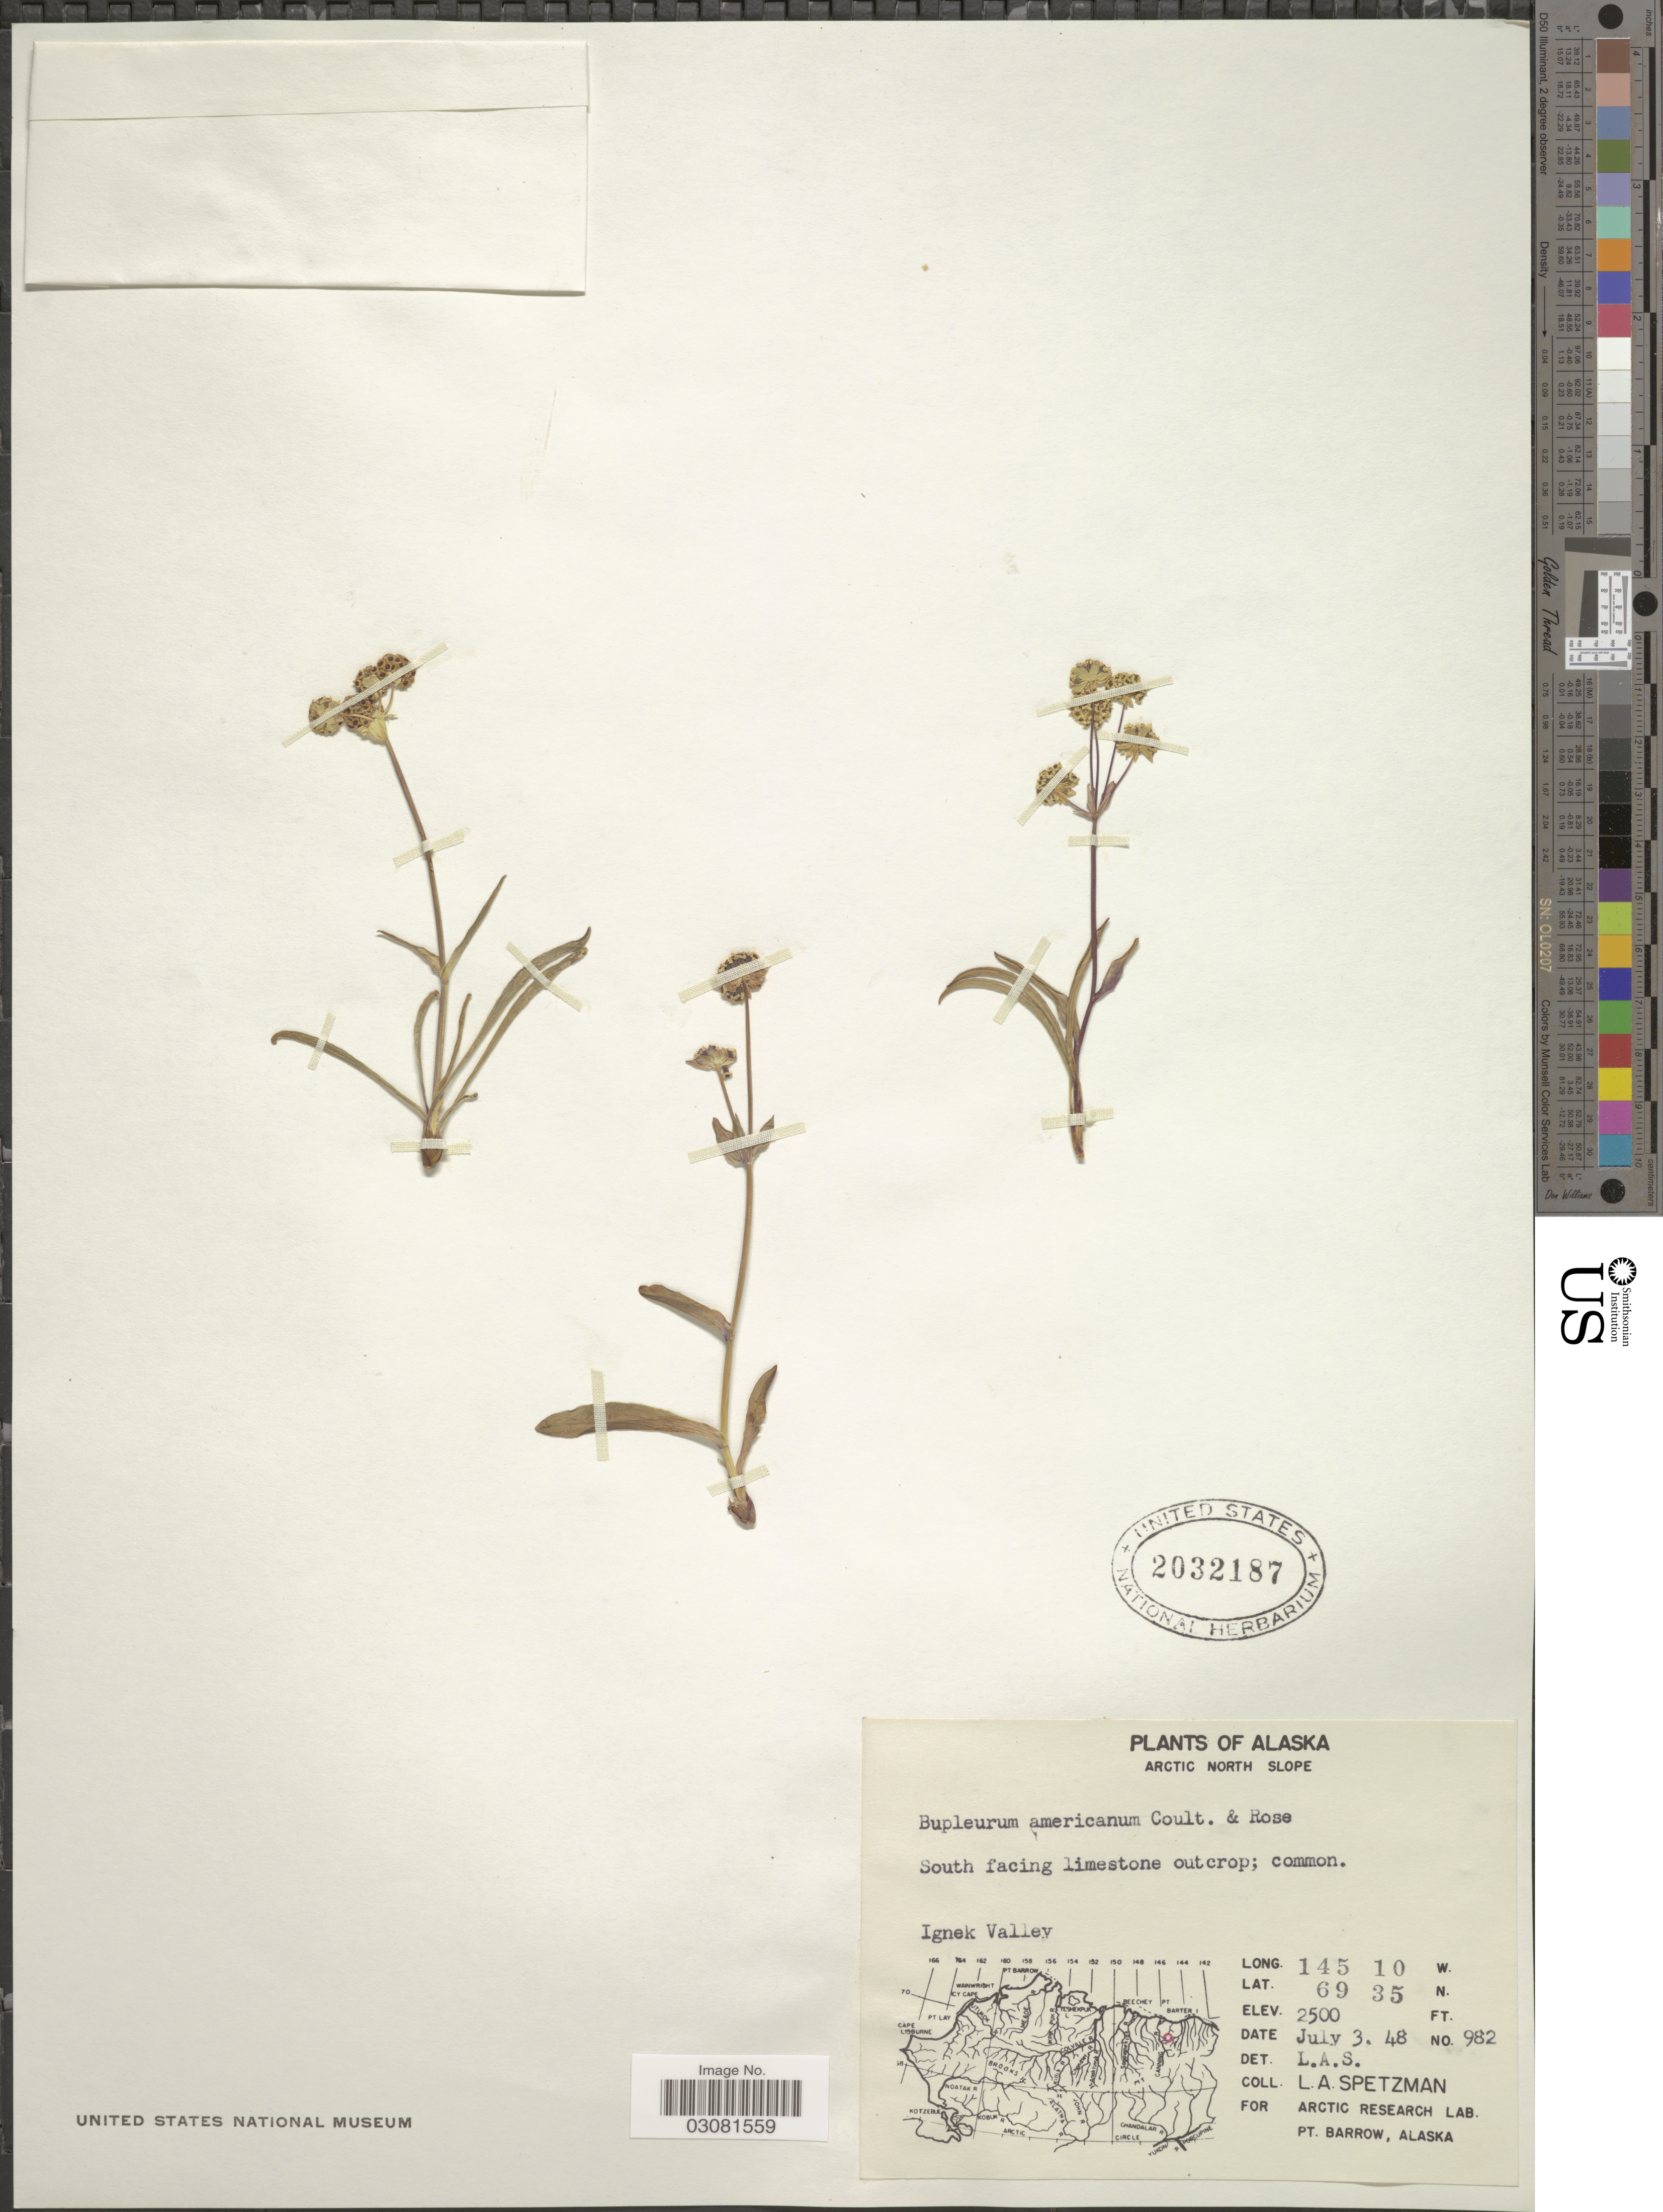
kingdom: Plantae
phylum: Tracheophyta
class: Magnoliopsida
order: Apiales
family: Apiaceae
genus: Bupleurum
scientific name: Bupleurum americanum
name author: J.M. Coult. & Rose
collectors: L. Spetzman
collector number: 982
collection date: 1948-07-03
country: United States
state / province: Alaska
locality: Arctic North Slope, Ignek Valley.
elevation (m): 762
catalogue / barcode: US 2032187